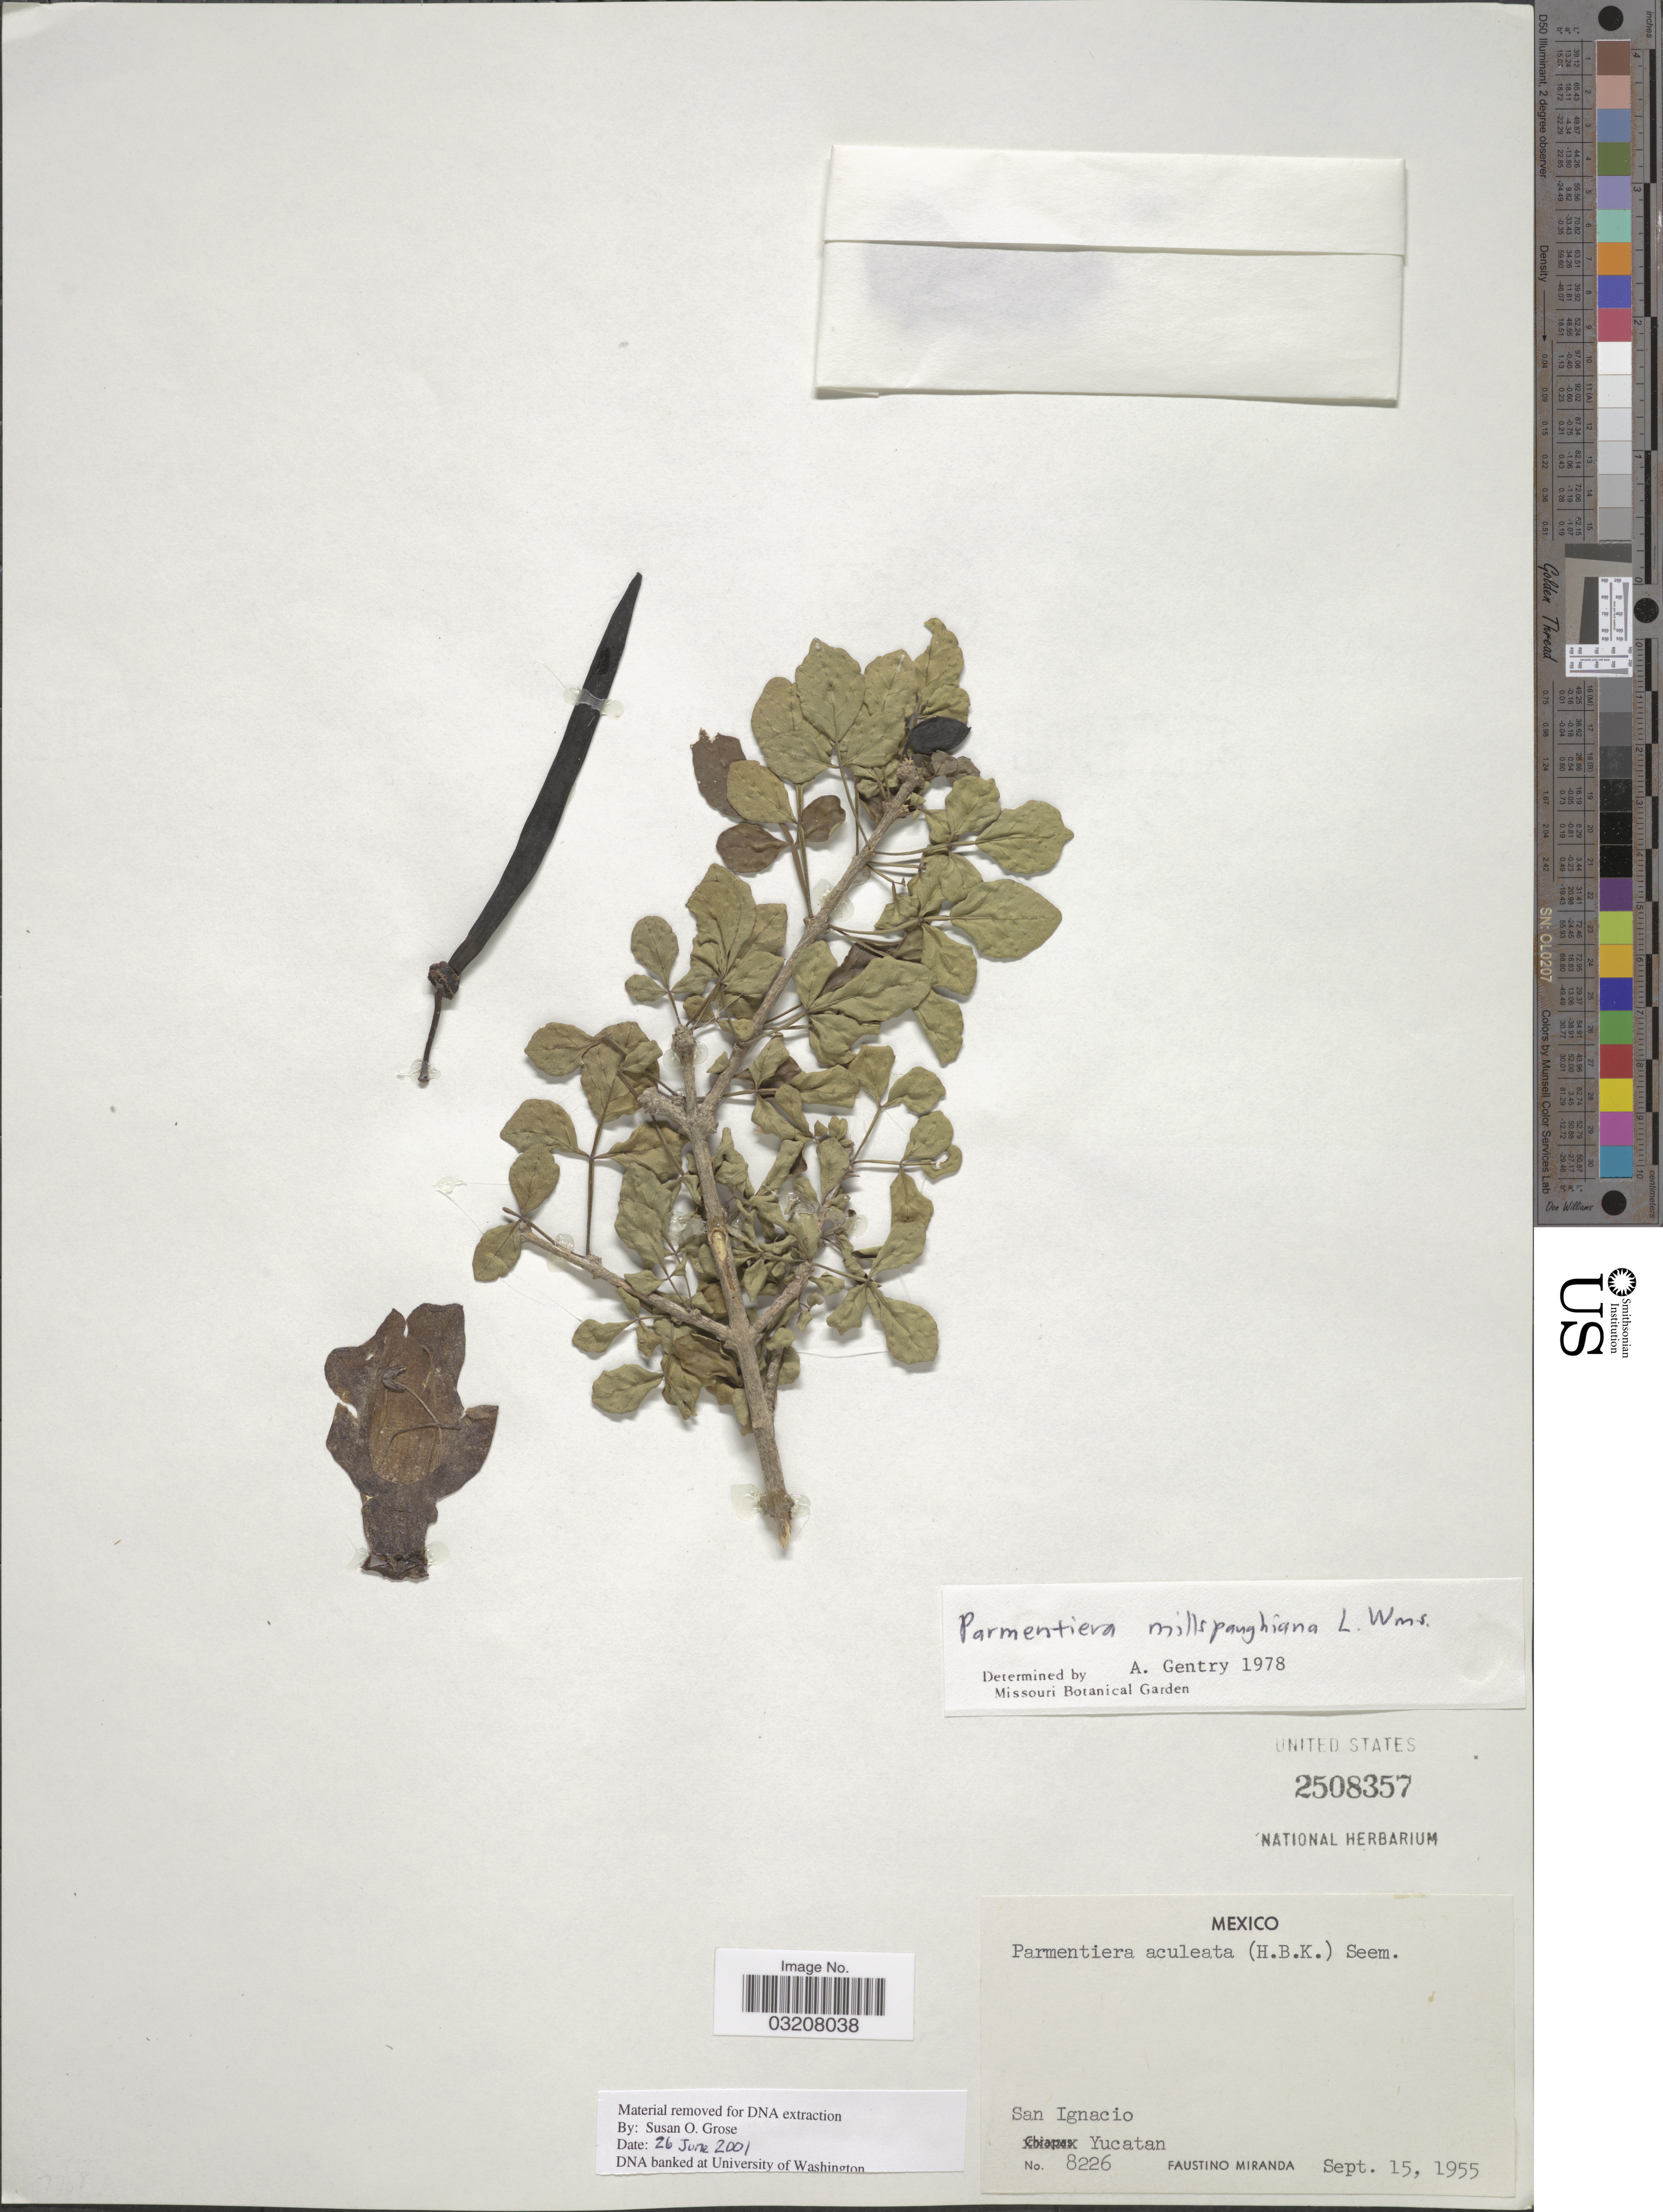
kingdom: Plantae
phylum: Tracheophyta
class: Magnoliopsida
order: Lamiales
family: Bignoniaceae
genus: Parmentiera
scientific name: Parmentiera millspaughiana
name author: L.O. Williams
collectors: F. Miranda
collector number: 8226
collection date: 1955-09-15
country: Mexico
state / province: Yucatán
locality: San Ignacio.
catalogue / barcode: US 2508357